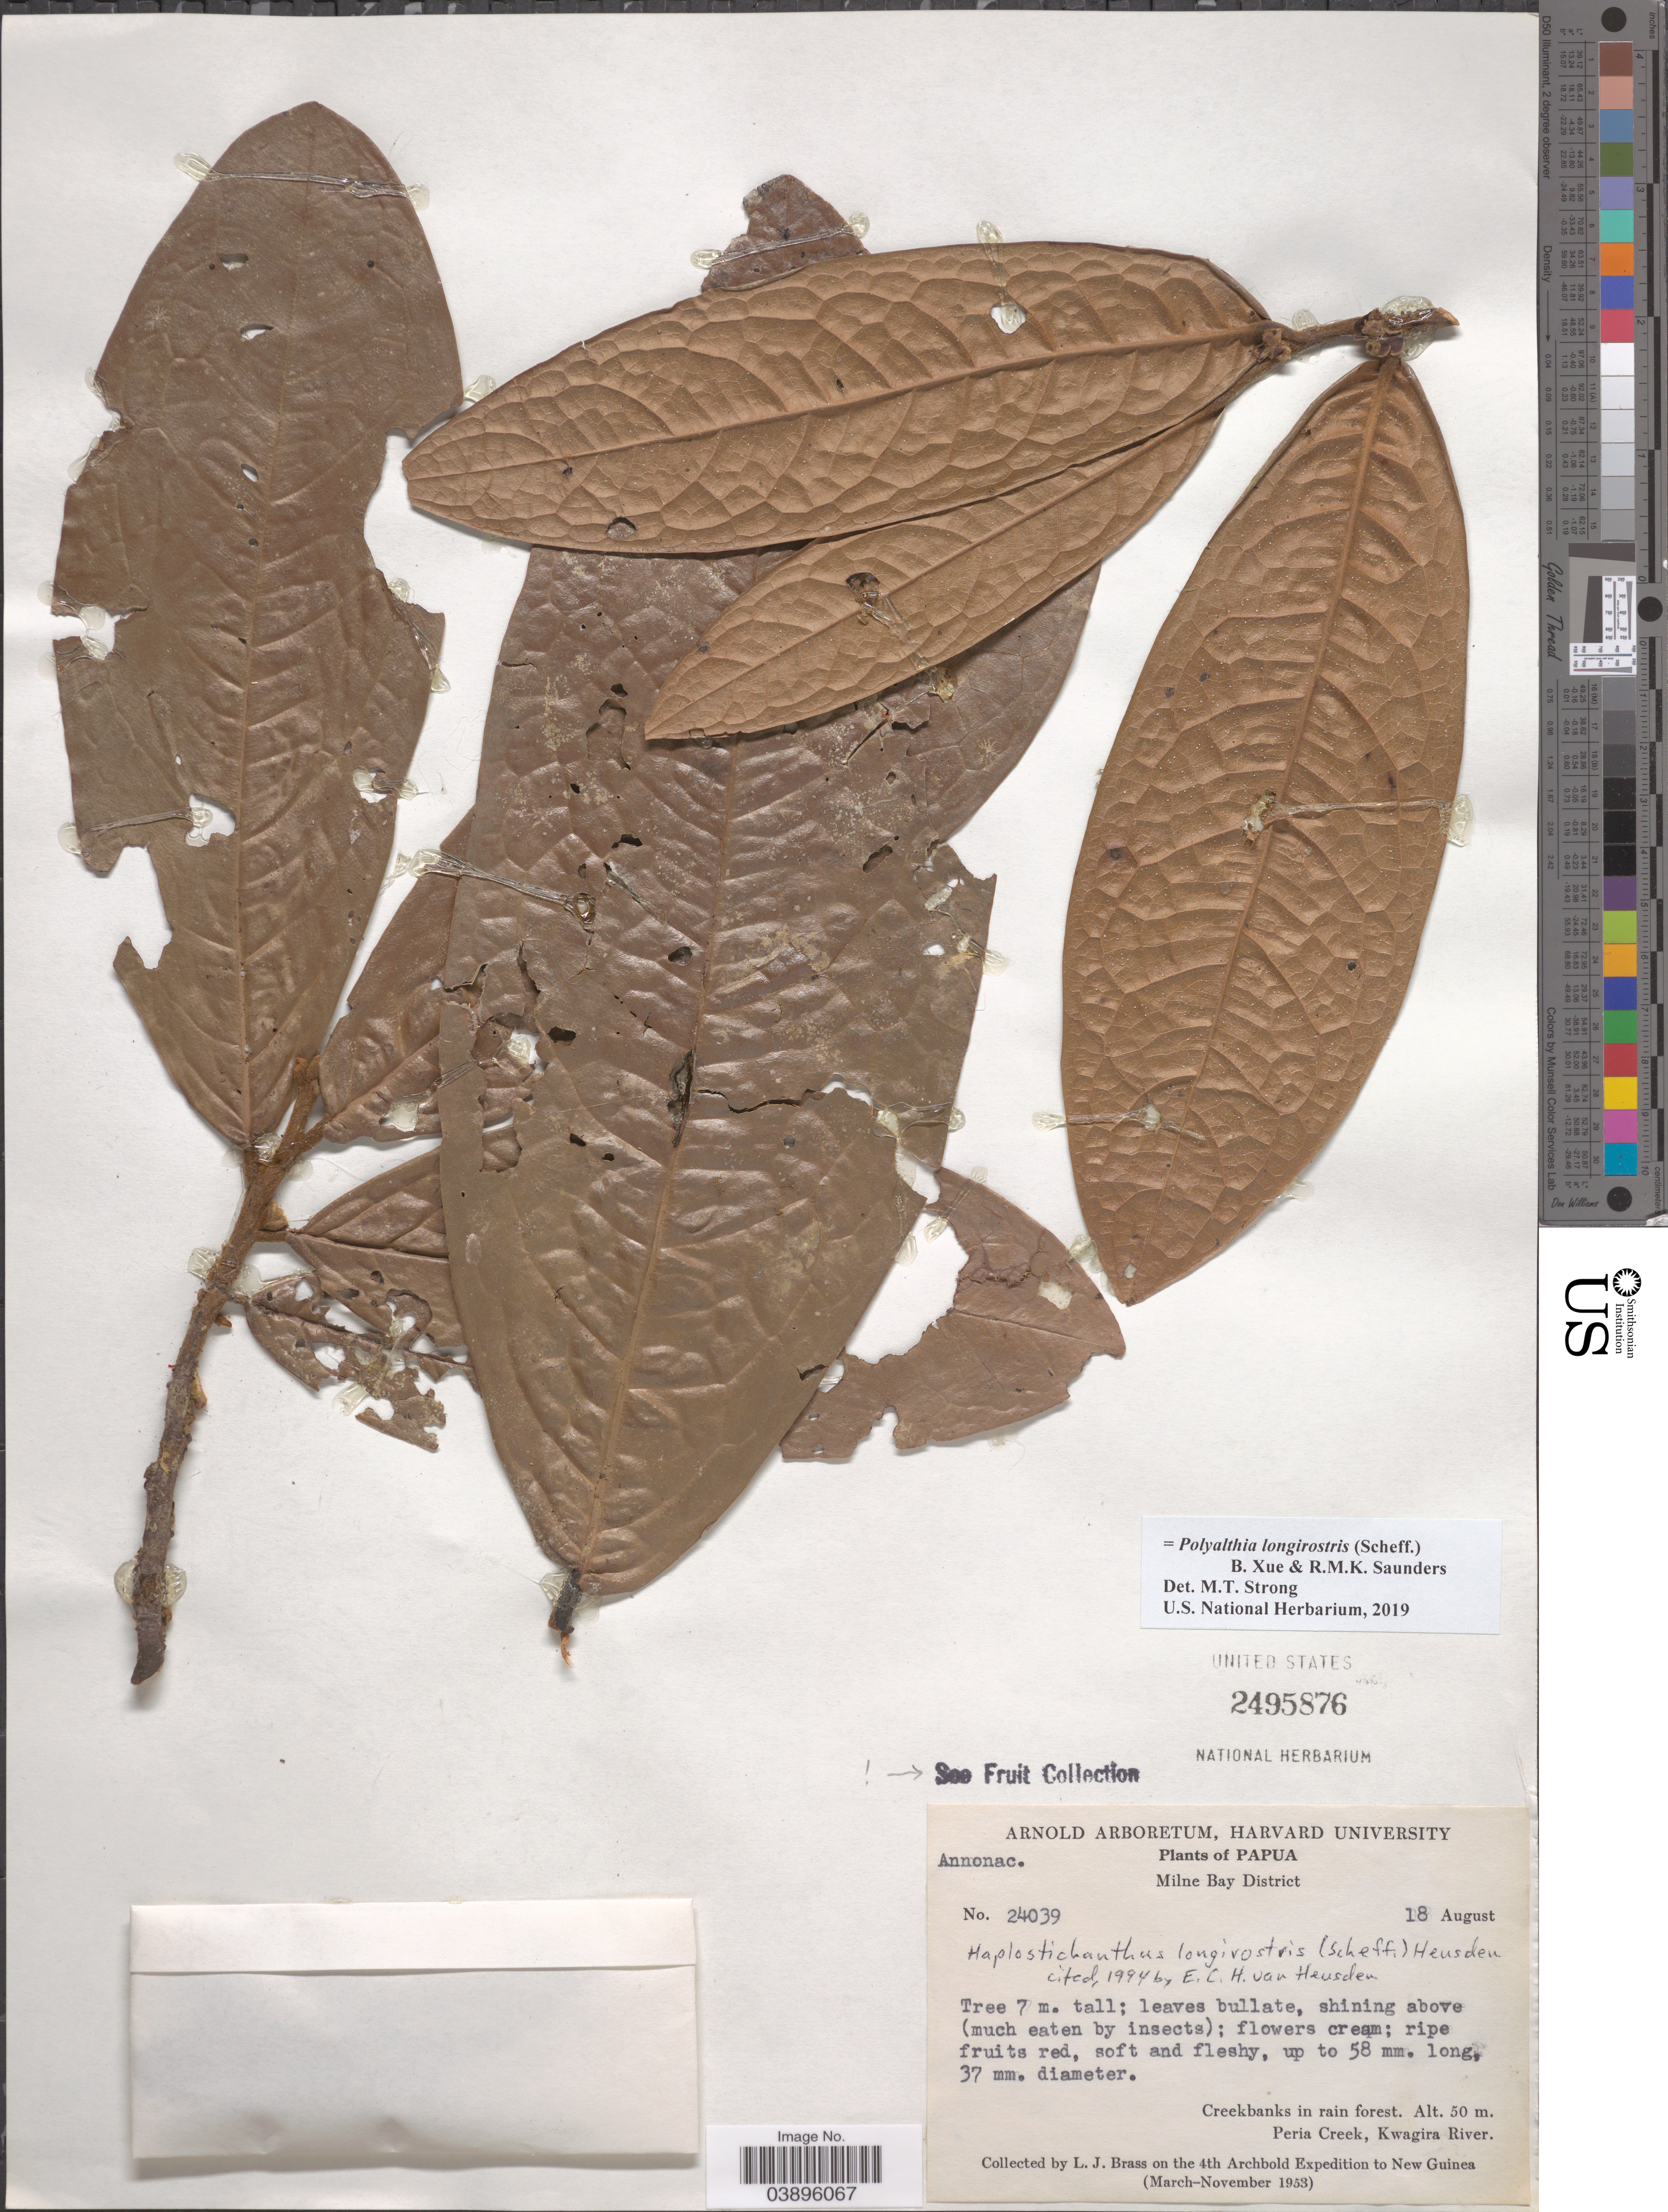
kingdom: Plantae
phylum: Tracheophyta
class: Magnoliopsida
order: Magnoliales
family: Annonaceae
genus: Polyalthia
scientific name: Polyalthia longirostris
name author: (Scheff.) B. Xue & R.M.K. Saunders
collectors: L. J. Brass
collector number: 24039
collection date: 1953-08-18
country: Papua New Guinea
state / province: Milne Bay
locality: Milne Bay District. Creekbanks in rain forest. Peria Creek, Kwagira River. New Guinea.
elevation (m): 50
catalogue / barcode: US 2495876